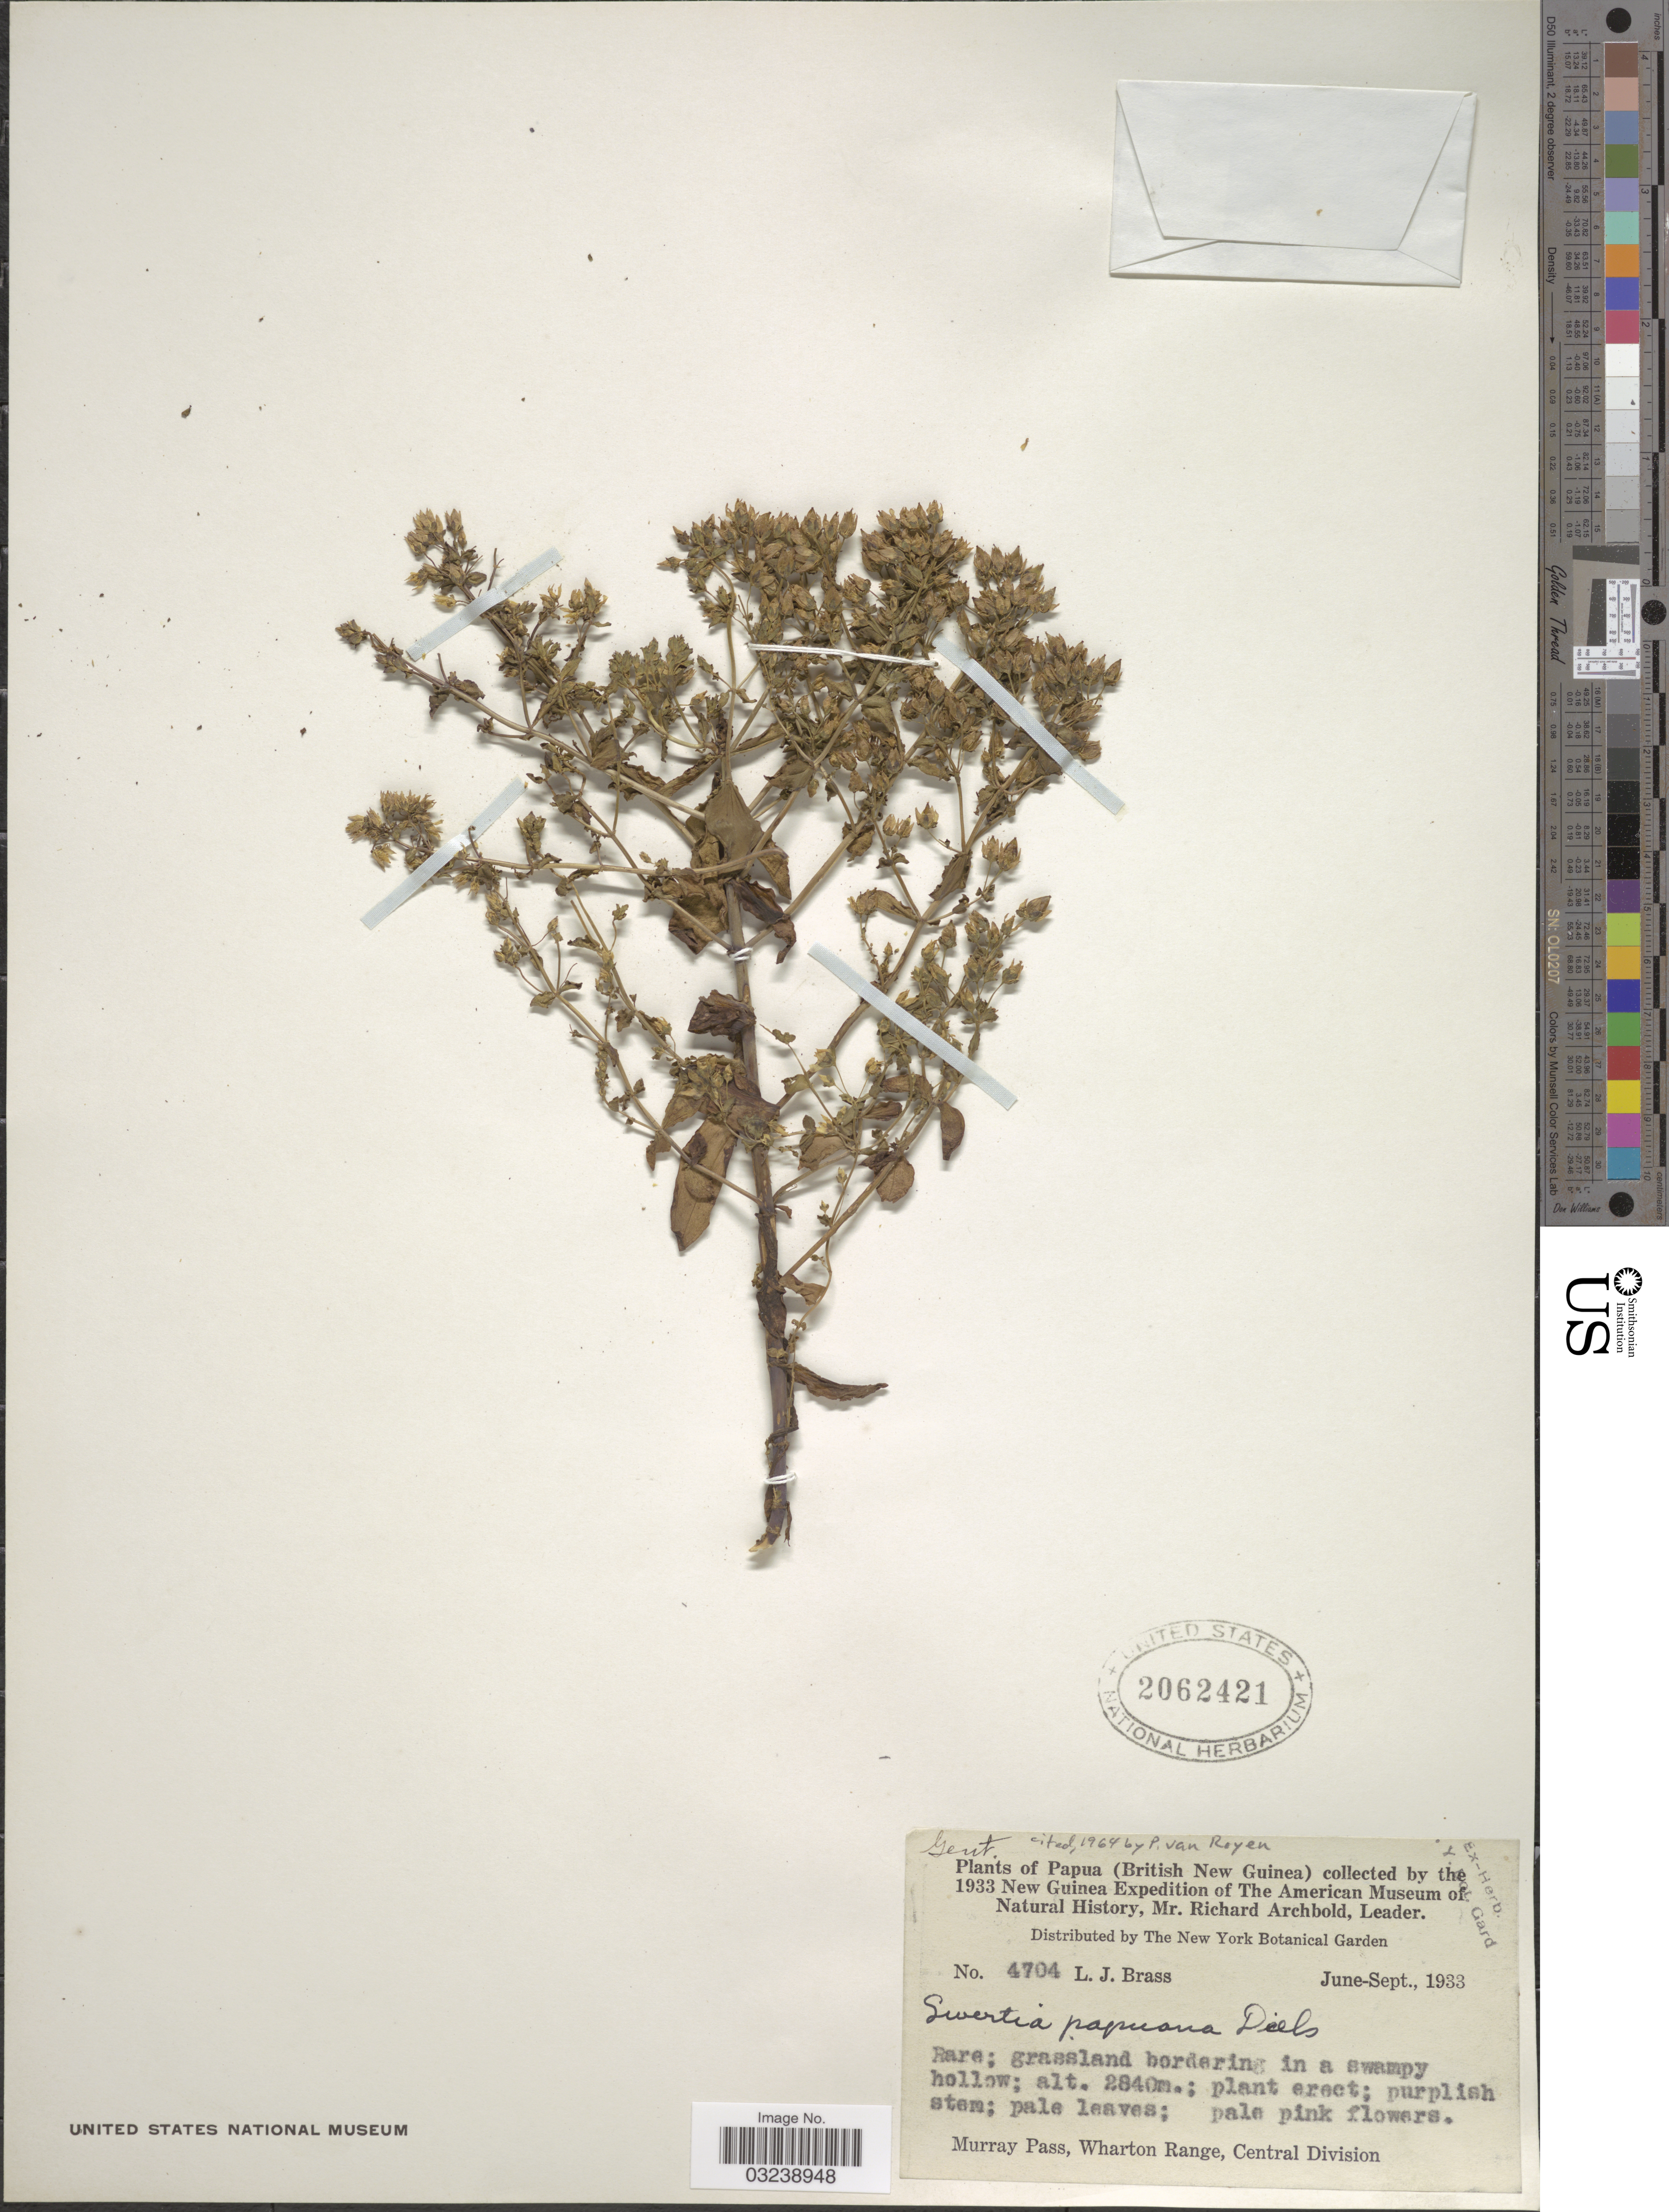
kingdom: Plantae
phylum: Tracheophyta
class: Magnoliopsida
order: Gentianales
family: Gentianaceae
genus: Swertia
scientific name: Swertia papuana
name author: Diels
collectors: L. J. Brass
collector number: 4704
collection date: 1933-06/1933-09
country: Papua New Guinea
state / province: Central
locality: Papua (British New Guinea). Murray Pass, Wharton Range, Central Division.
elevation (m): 2840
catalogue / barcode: US 2062421